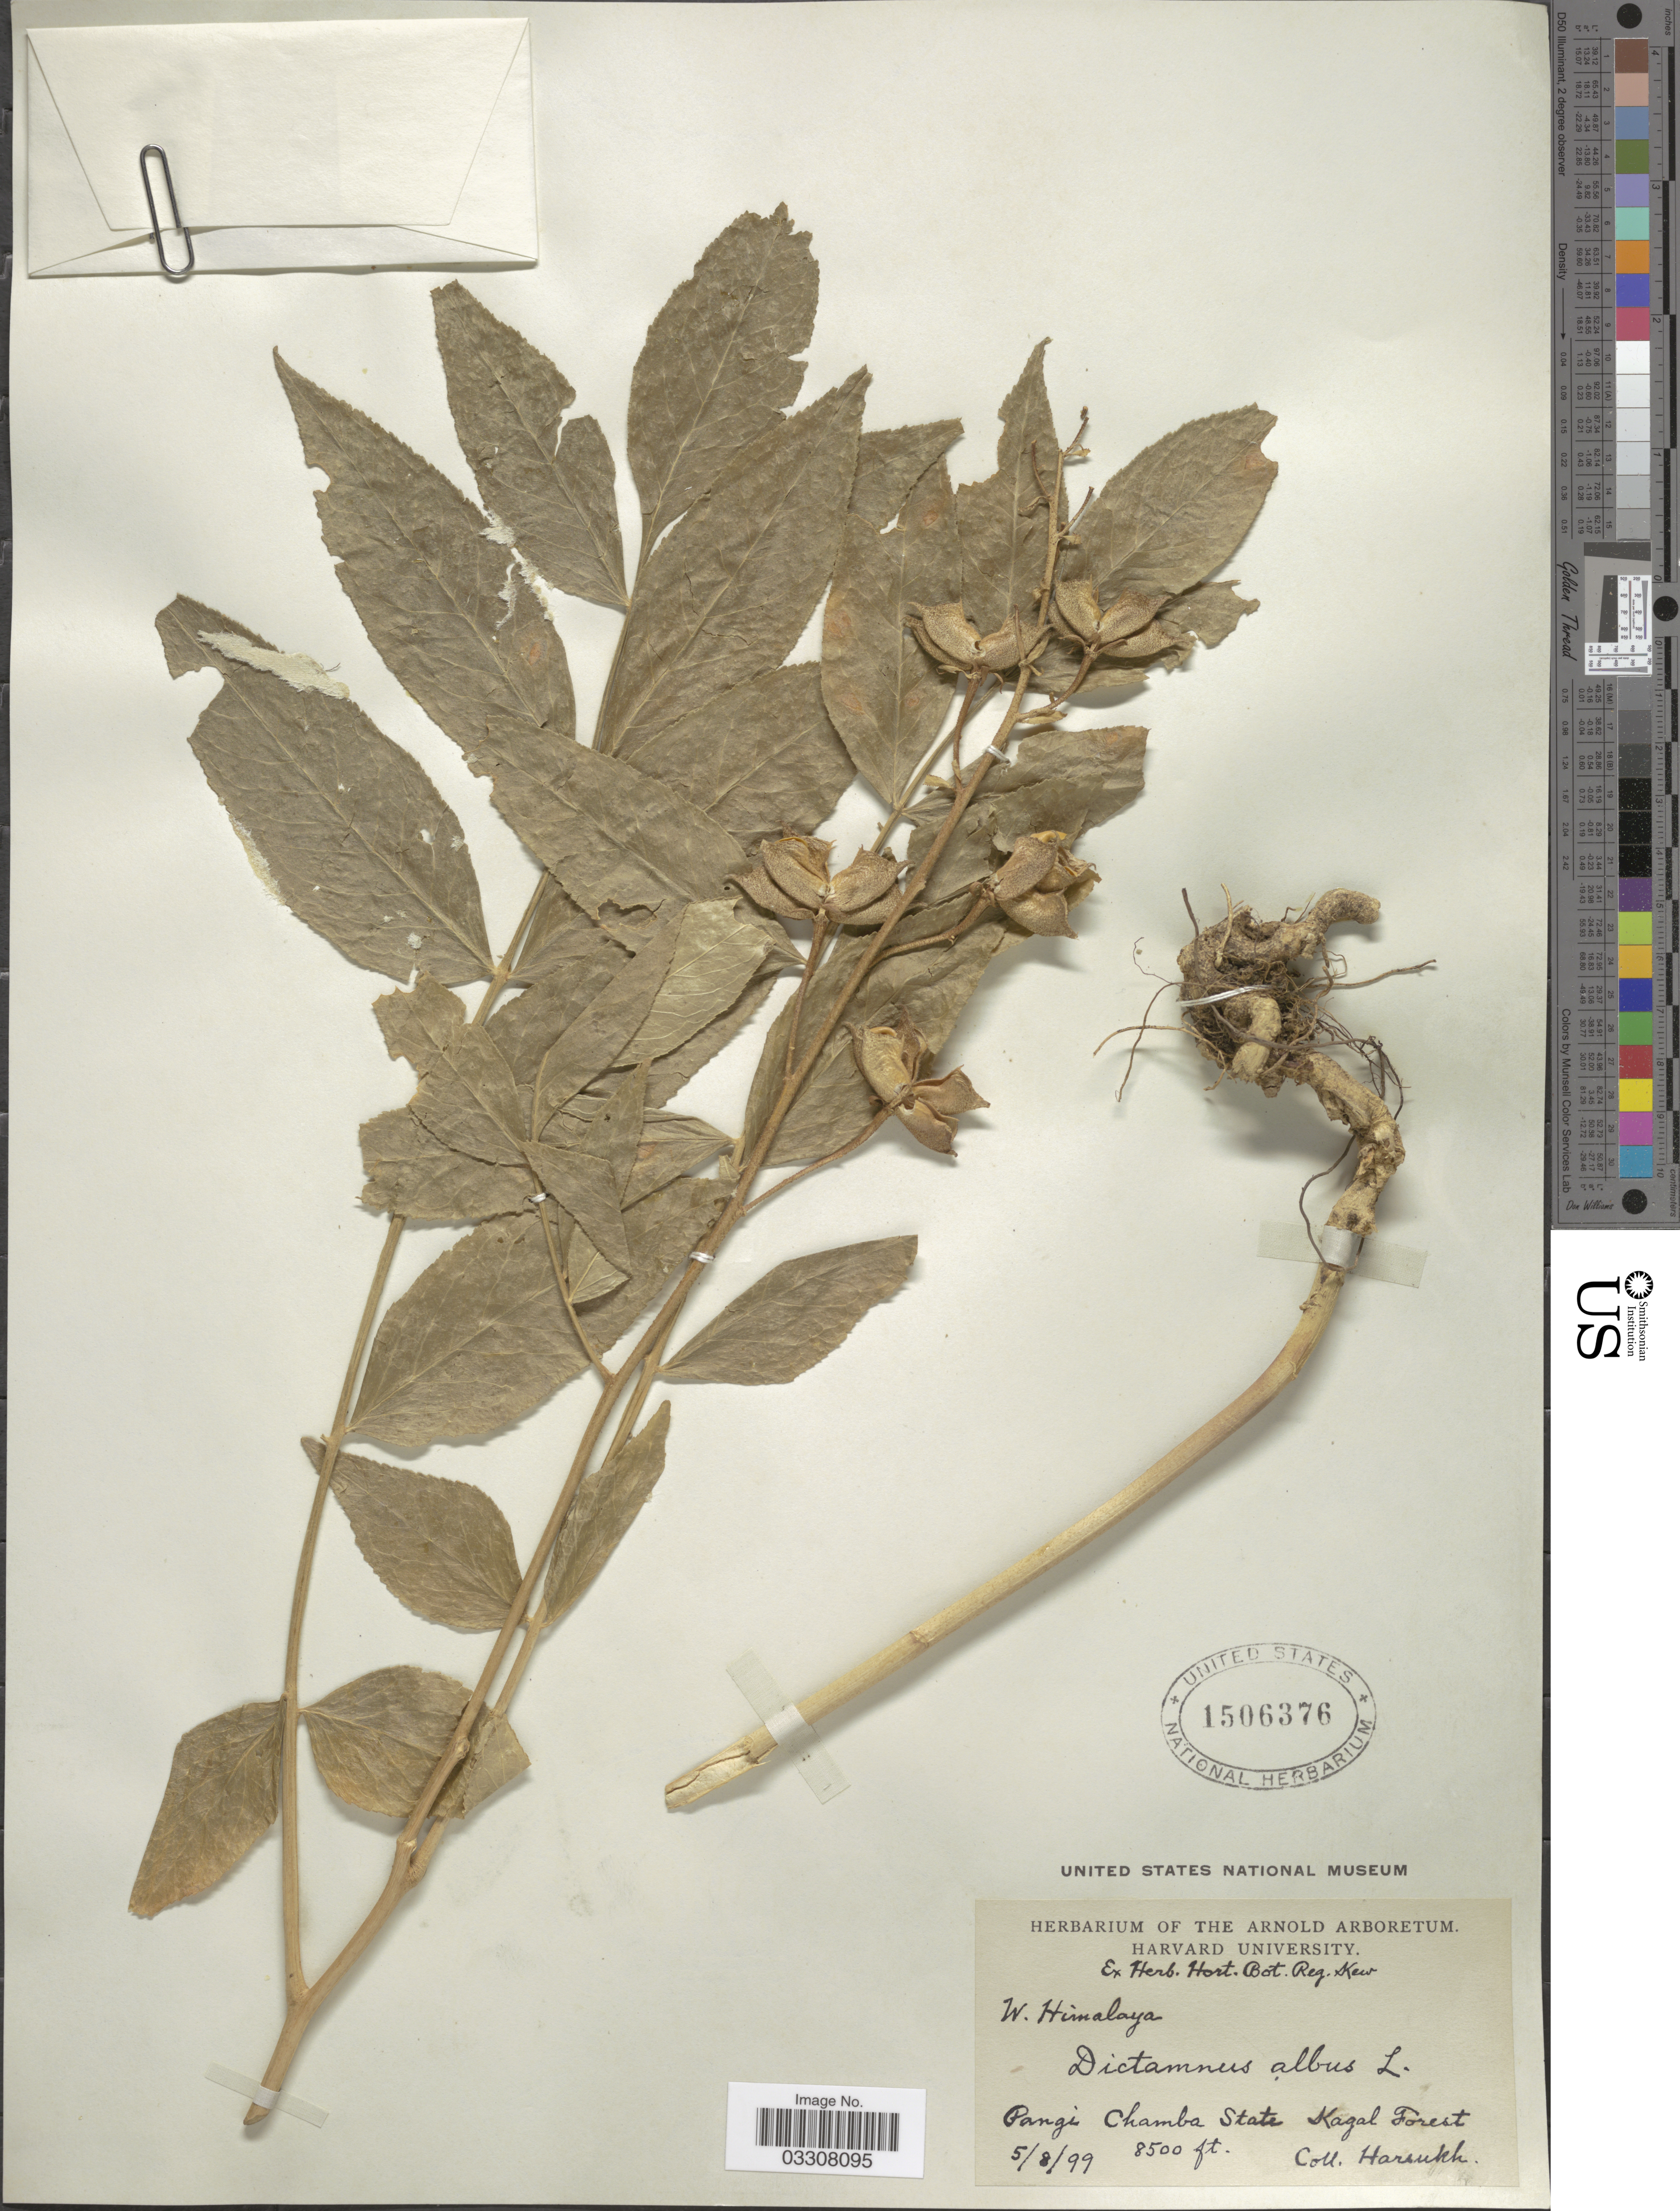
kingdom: Plantae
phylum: Tracheophyta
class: Magnoliopsida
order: Sapindales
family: Rutaceae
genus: Dictamnus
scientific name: Dictamnus albus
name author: L.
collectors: -. Harsukh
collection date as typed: Transcribed d/m/y: 5/8/99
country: India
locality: W. Himalaya. Pangi Chamba State Kagal Forest.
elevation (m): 2591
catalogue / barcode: US 1506376